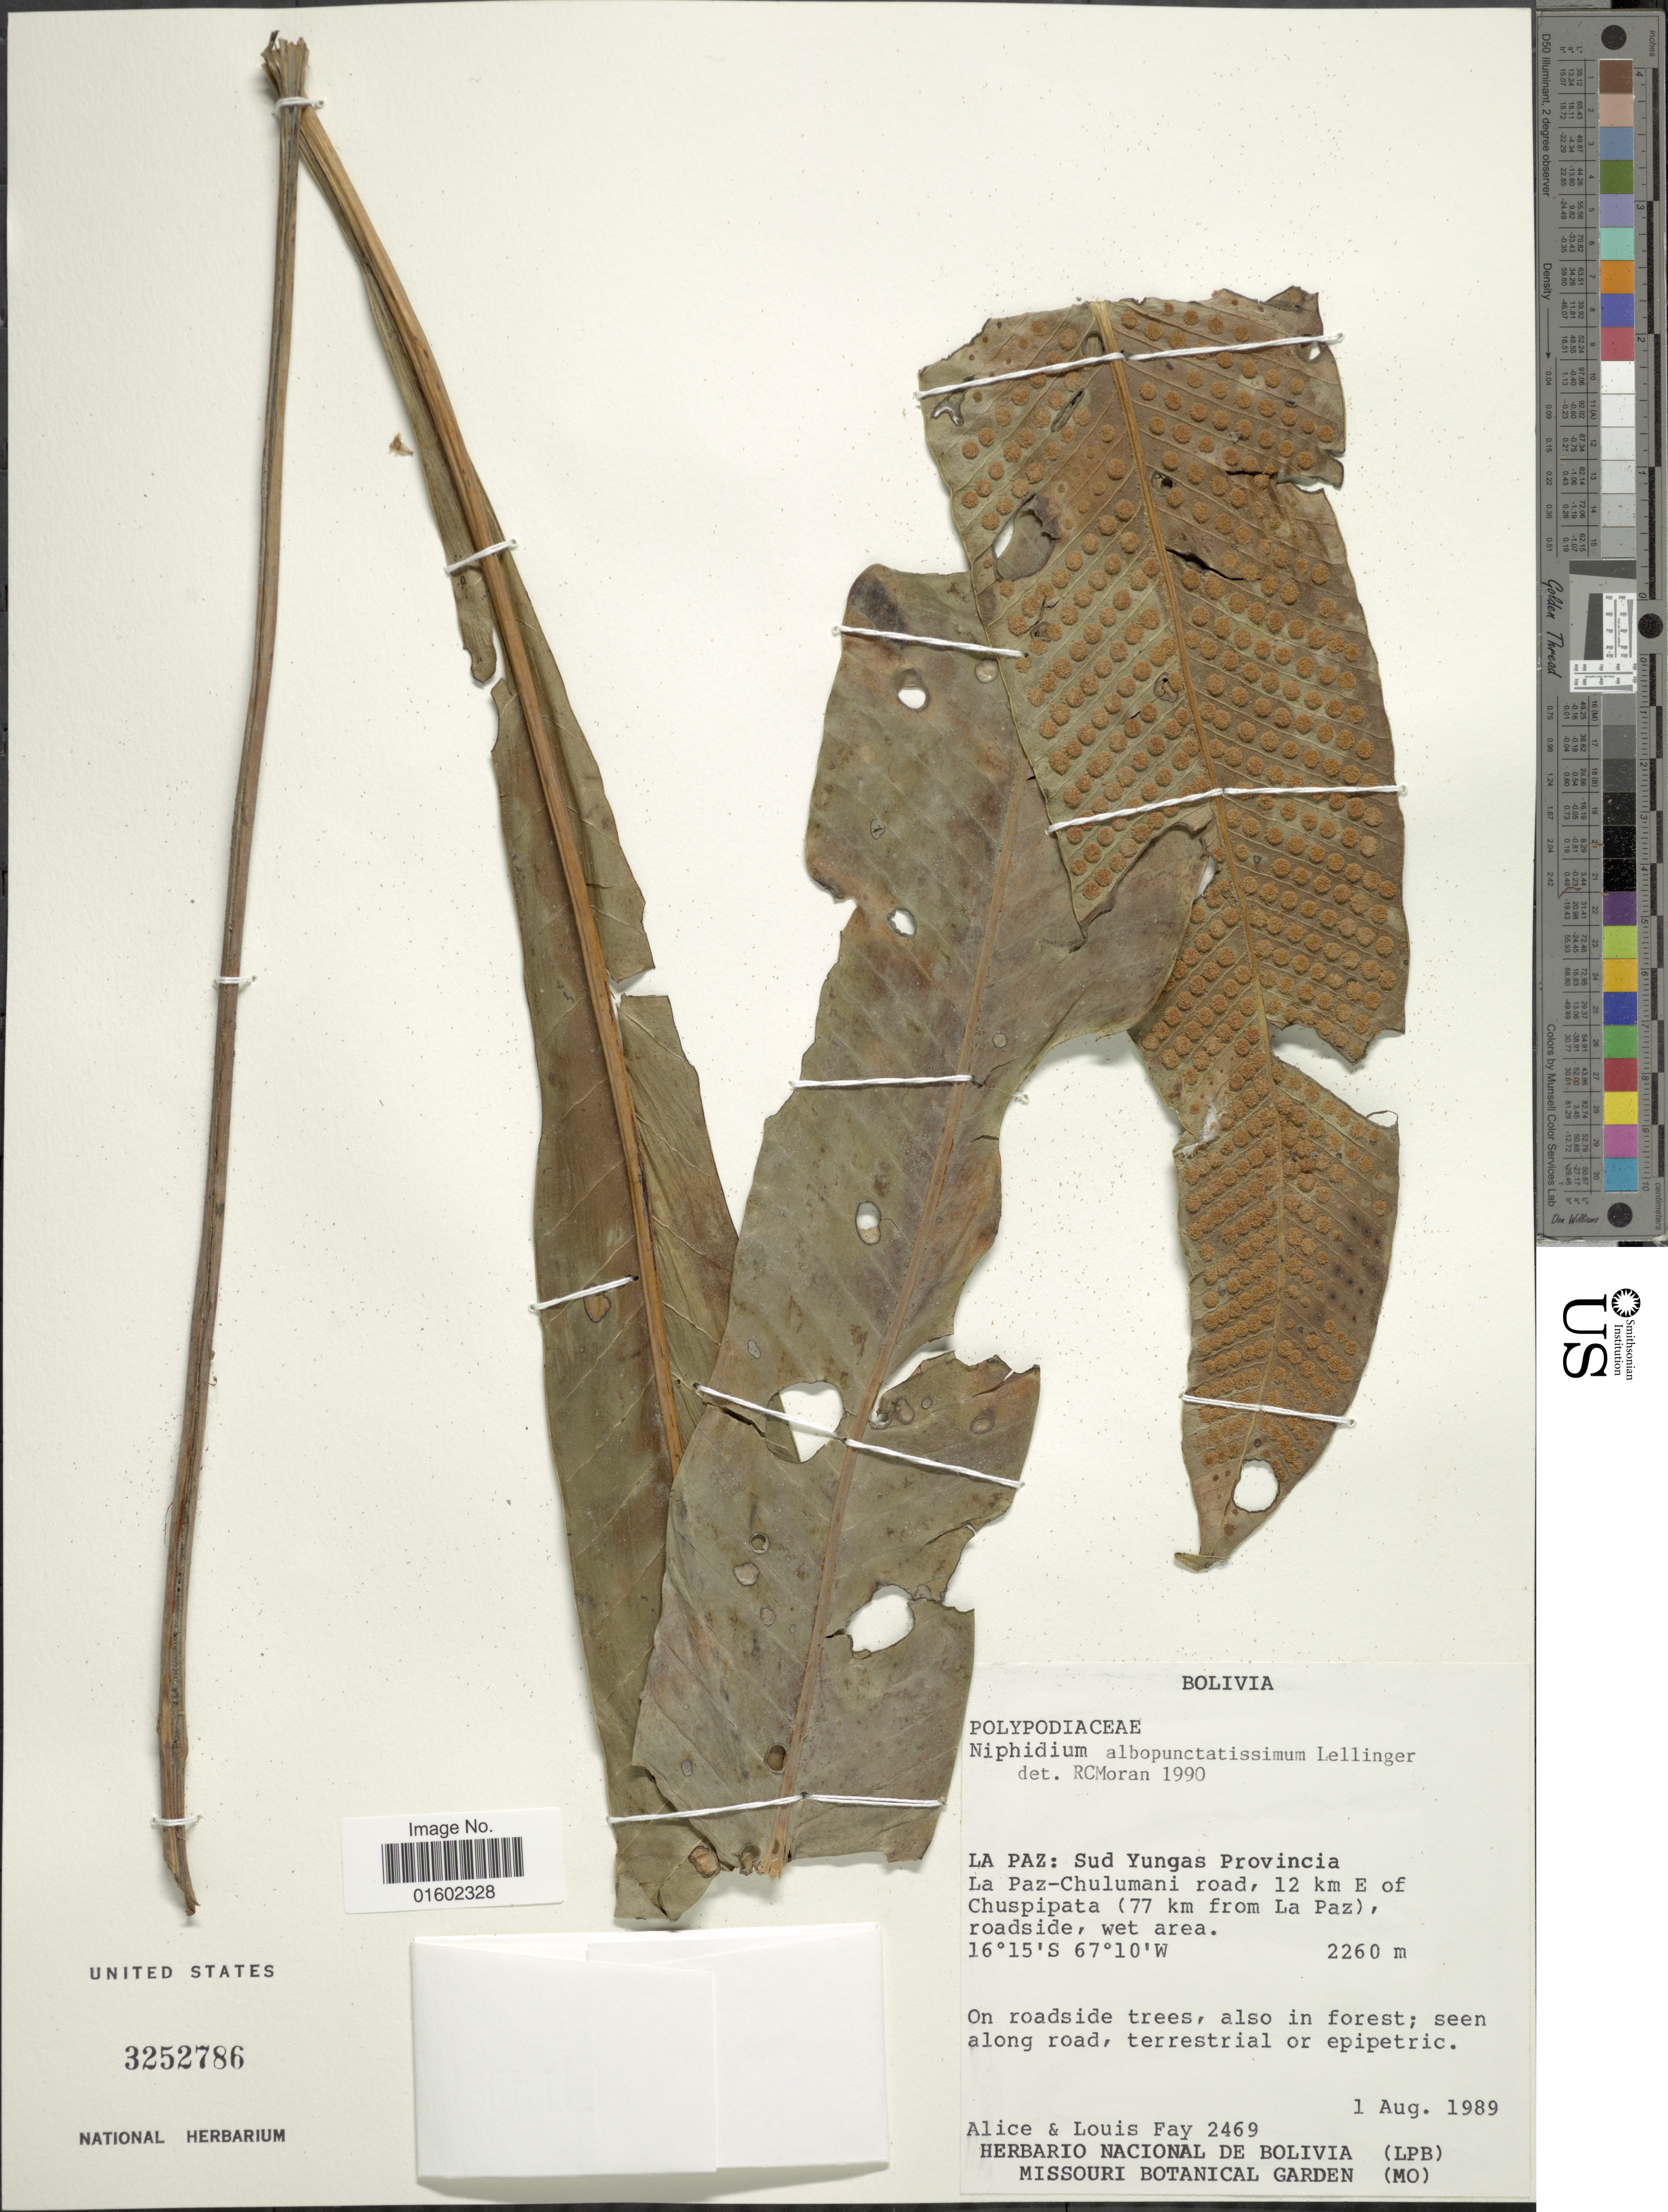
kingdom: Plantae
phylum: Tracheophyta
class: Polypodiopsida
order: Polypodiales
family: Polypodiaceae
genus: Niphidium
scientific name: Niphidium albopunctatissimum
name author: Lellinger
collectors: A. Fay & L. Fay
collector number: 2469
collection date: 1989-08-01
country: Bolivia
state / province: La Paz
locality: Sud Yungas Provincia, La Paz- Chulumani road, 12 km E of Chuspipata (77 km from La Paz)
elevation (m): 2260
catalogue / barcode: US 3252786